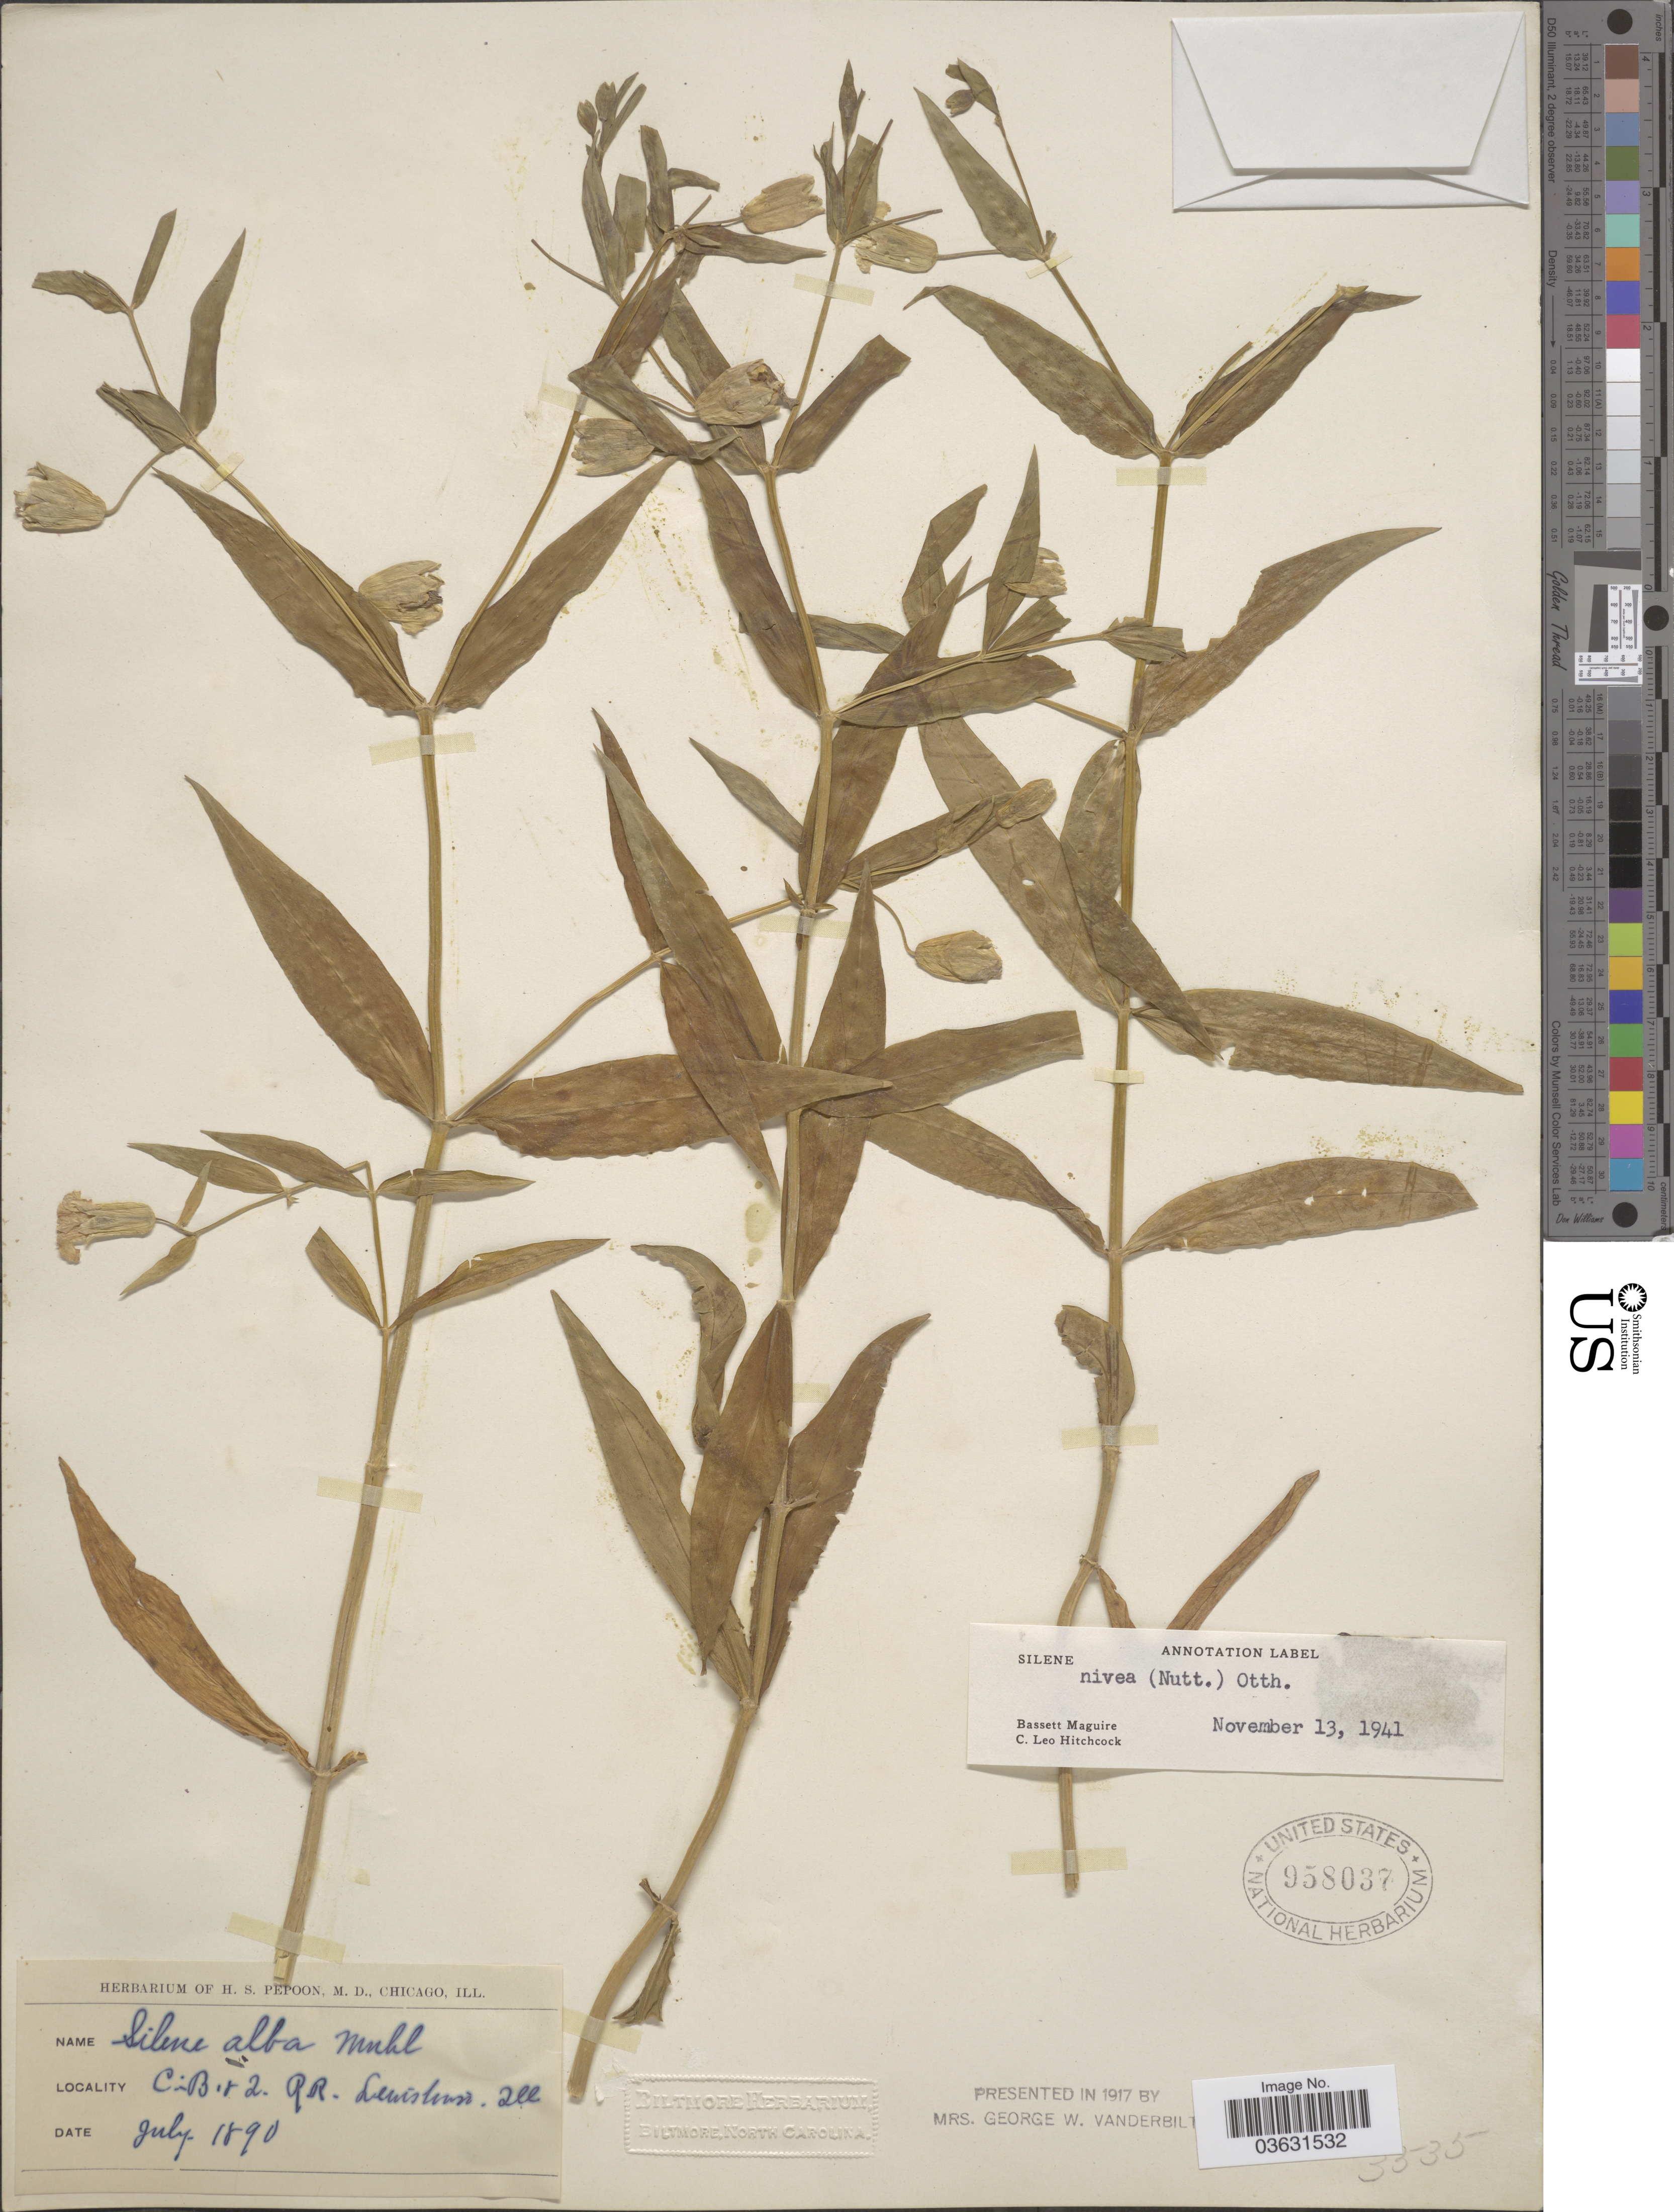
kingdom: Plantae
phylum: Tracheophyta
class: Magnoliopsida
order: Caryophyllales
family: Caryophyllaceae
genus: Silene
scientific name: Silene nivea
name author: (Nutt.) Muhl. ex DC.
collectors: ex herb. H. S. Pepoon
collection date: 1890-07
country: United States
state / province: Illinois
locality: C.B + Q. RR. Lewistown.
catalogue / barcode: US 958037